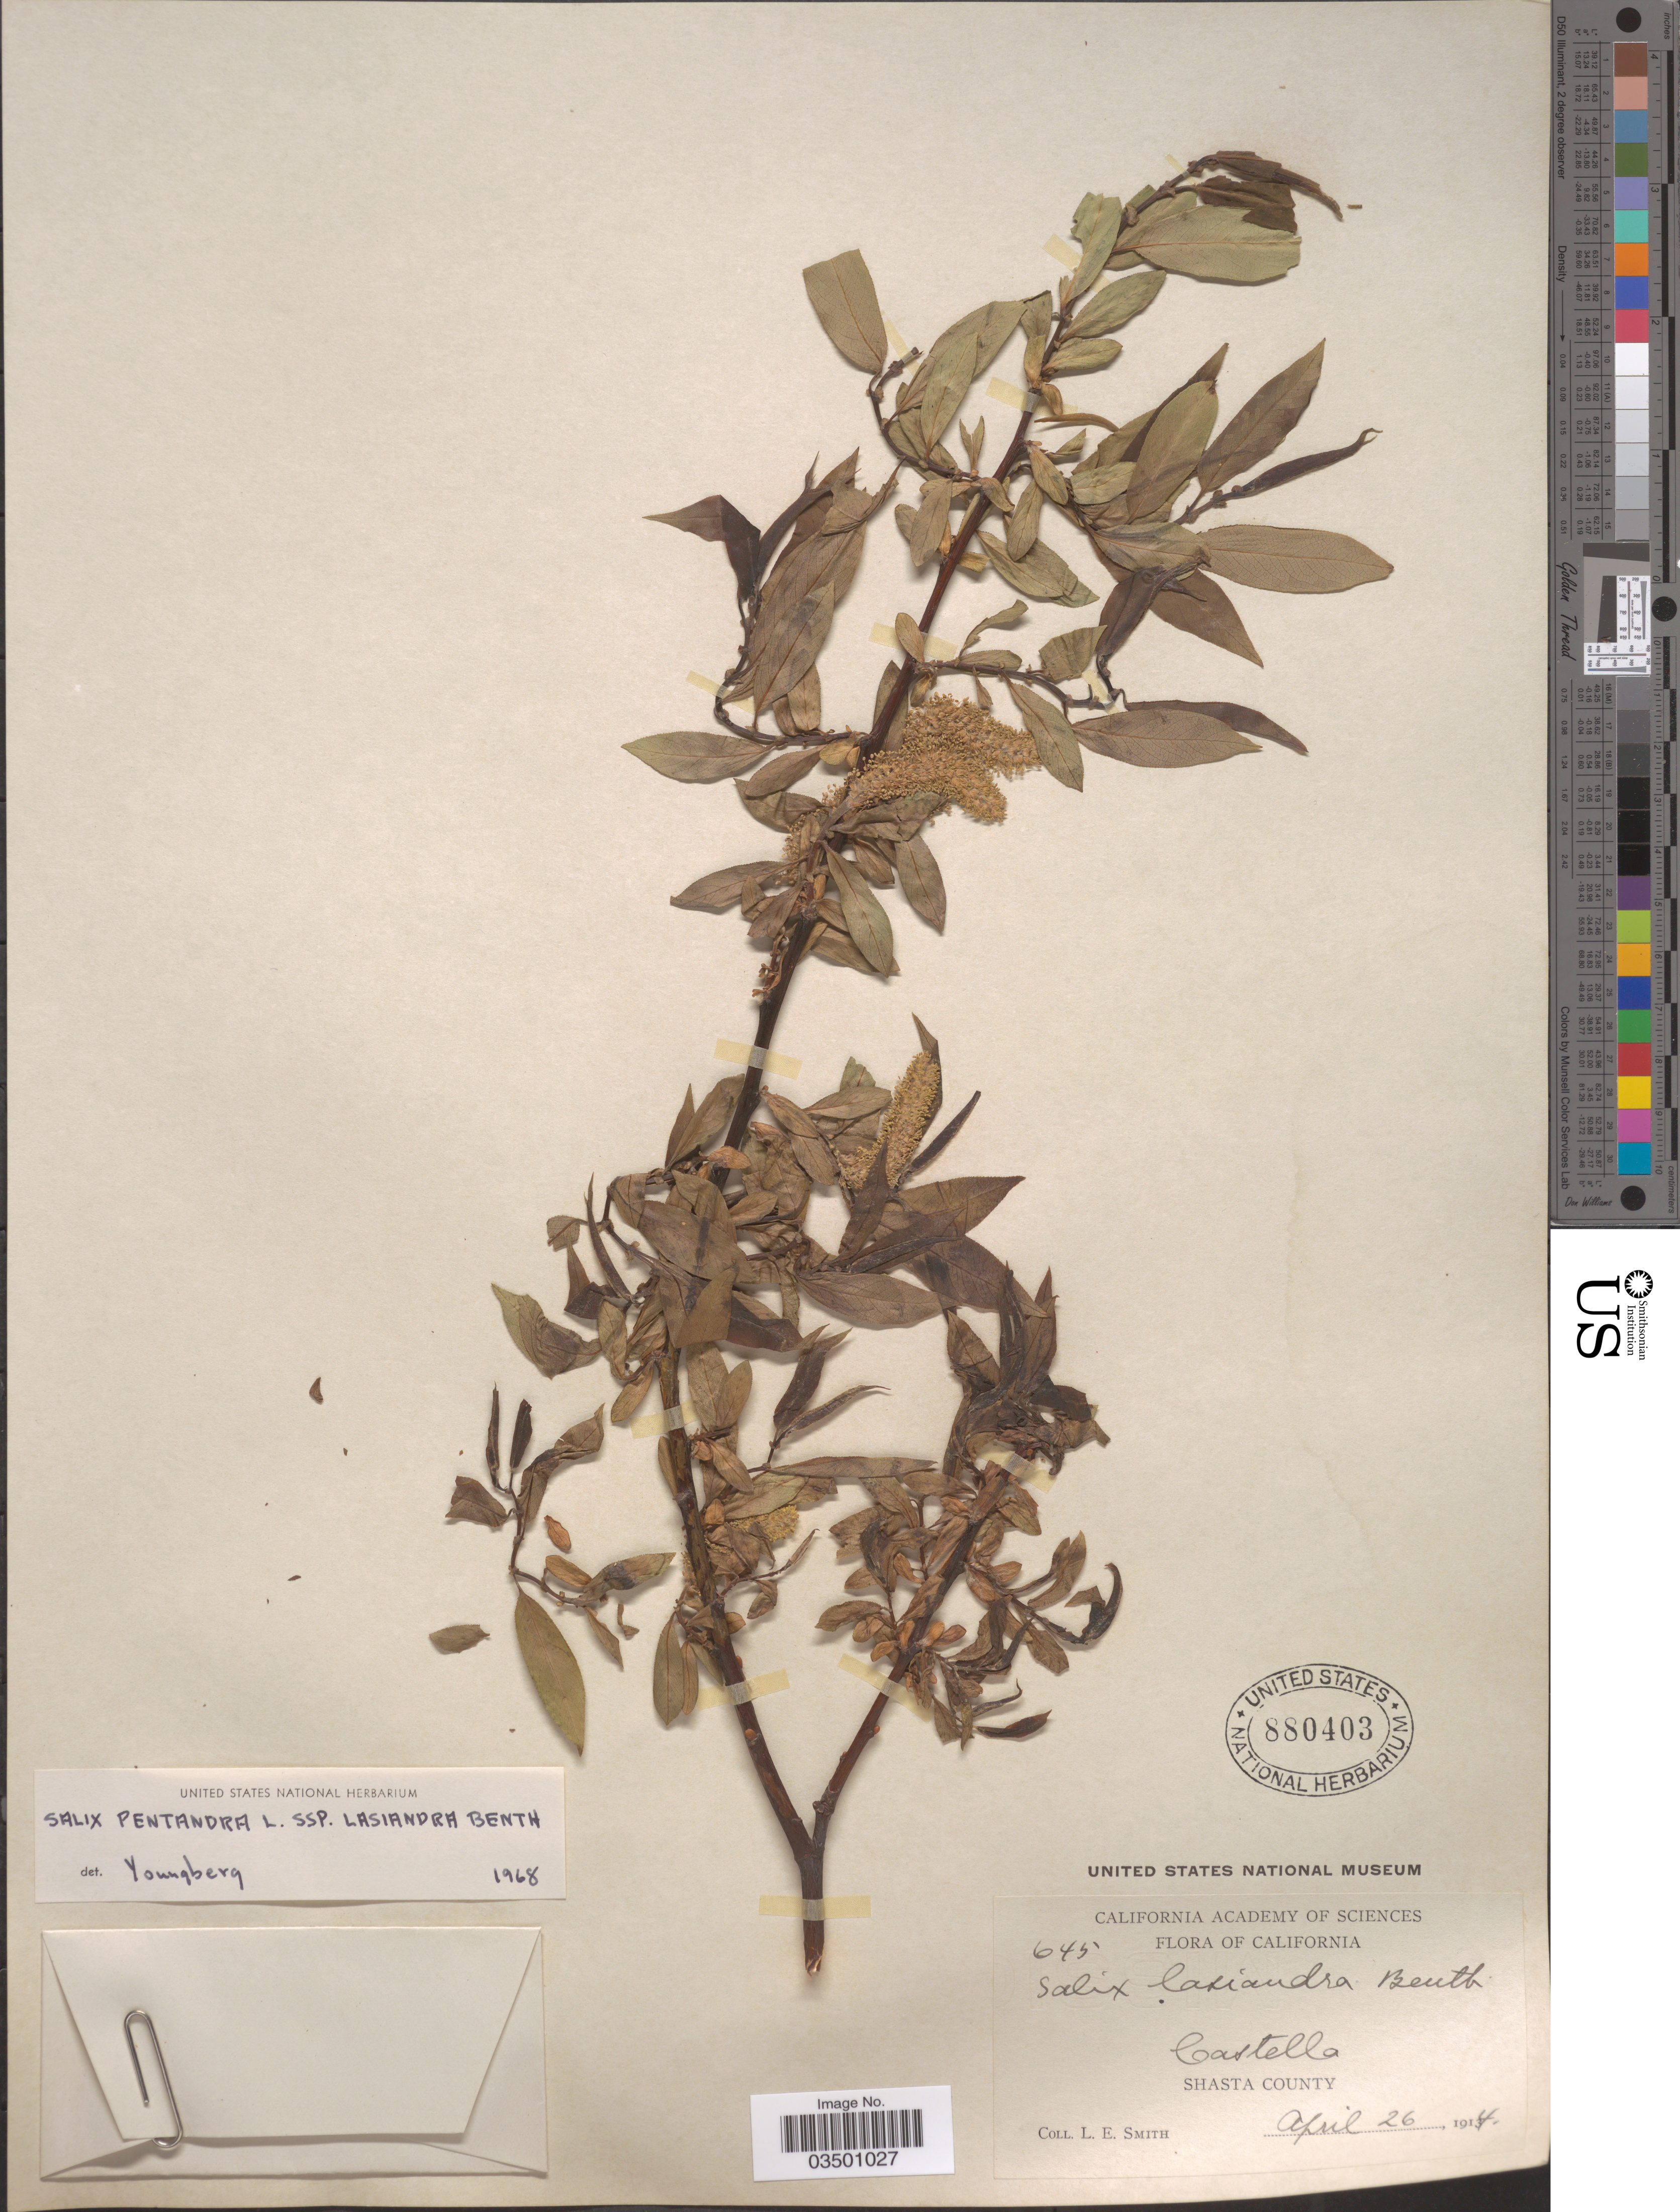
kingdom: Plantae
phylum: Tracheophyta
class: Magnoliopsida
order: Malpighiales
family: Salicaceae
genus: Salix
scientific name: Salix lasiandra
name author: Benth.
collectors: L. E. Smith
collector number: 645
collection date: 1914-04-26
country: United States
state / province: California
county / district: Shasta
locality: Castella. Shasta County.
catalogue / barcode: US 880403